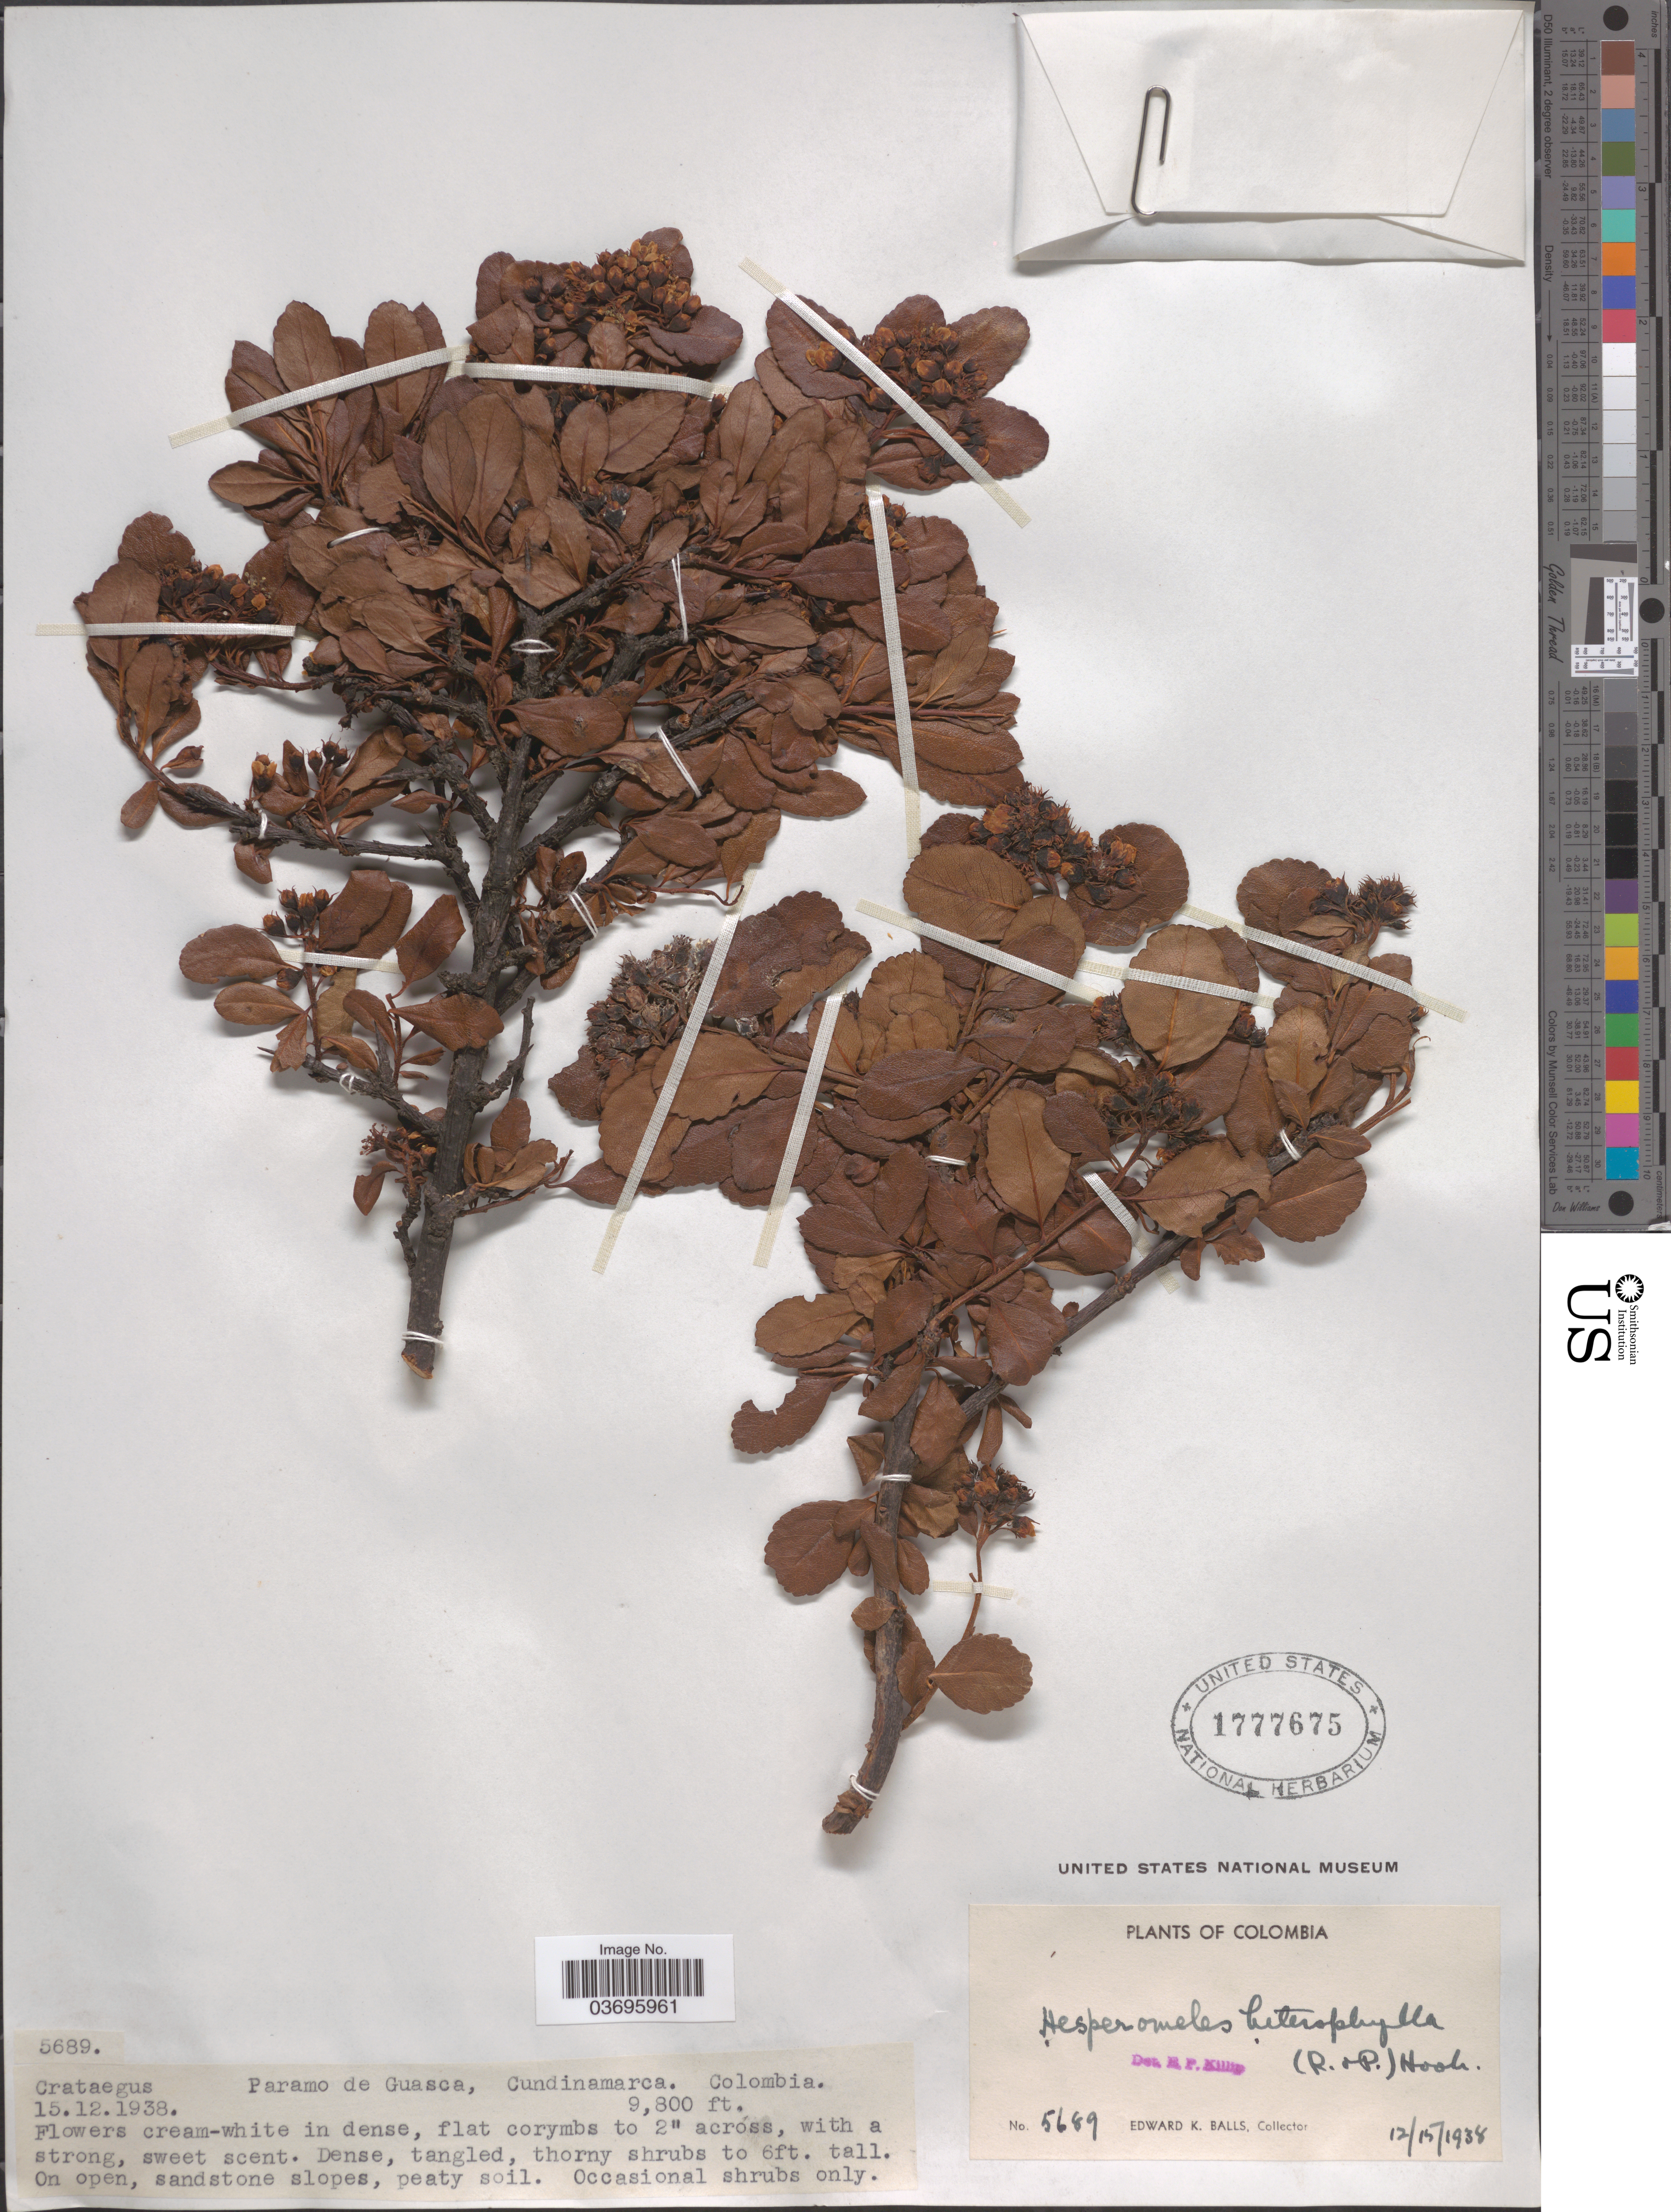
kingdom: Plantae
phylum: Tracheophyta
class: Magnoliopsida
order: Rosales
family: Rosaceae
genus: Hesperomeles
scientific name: Hesperomeles heterophylla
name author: (Ruiz & Pav.) Hook.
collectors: E. K. Balls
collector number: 5689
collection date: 1938-12-15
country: Colombia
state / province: Cundinamarca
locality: Paramo de Guasca.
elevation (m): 2987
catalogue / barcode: US 1777675